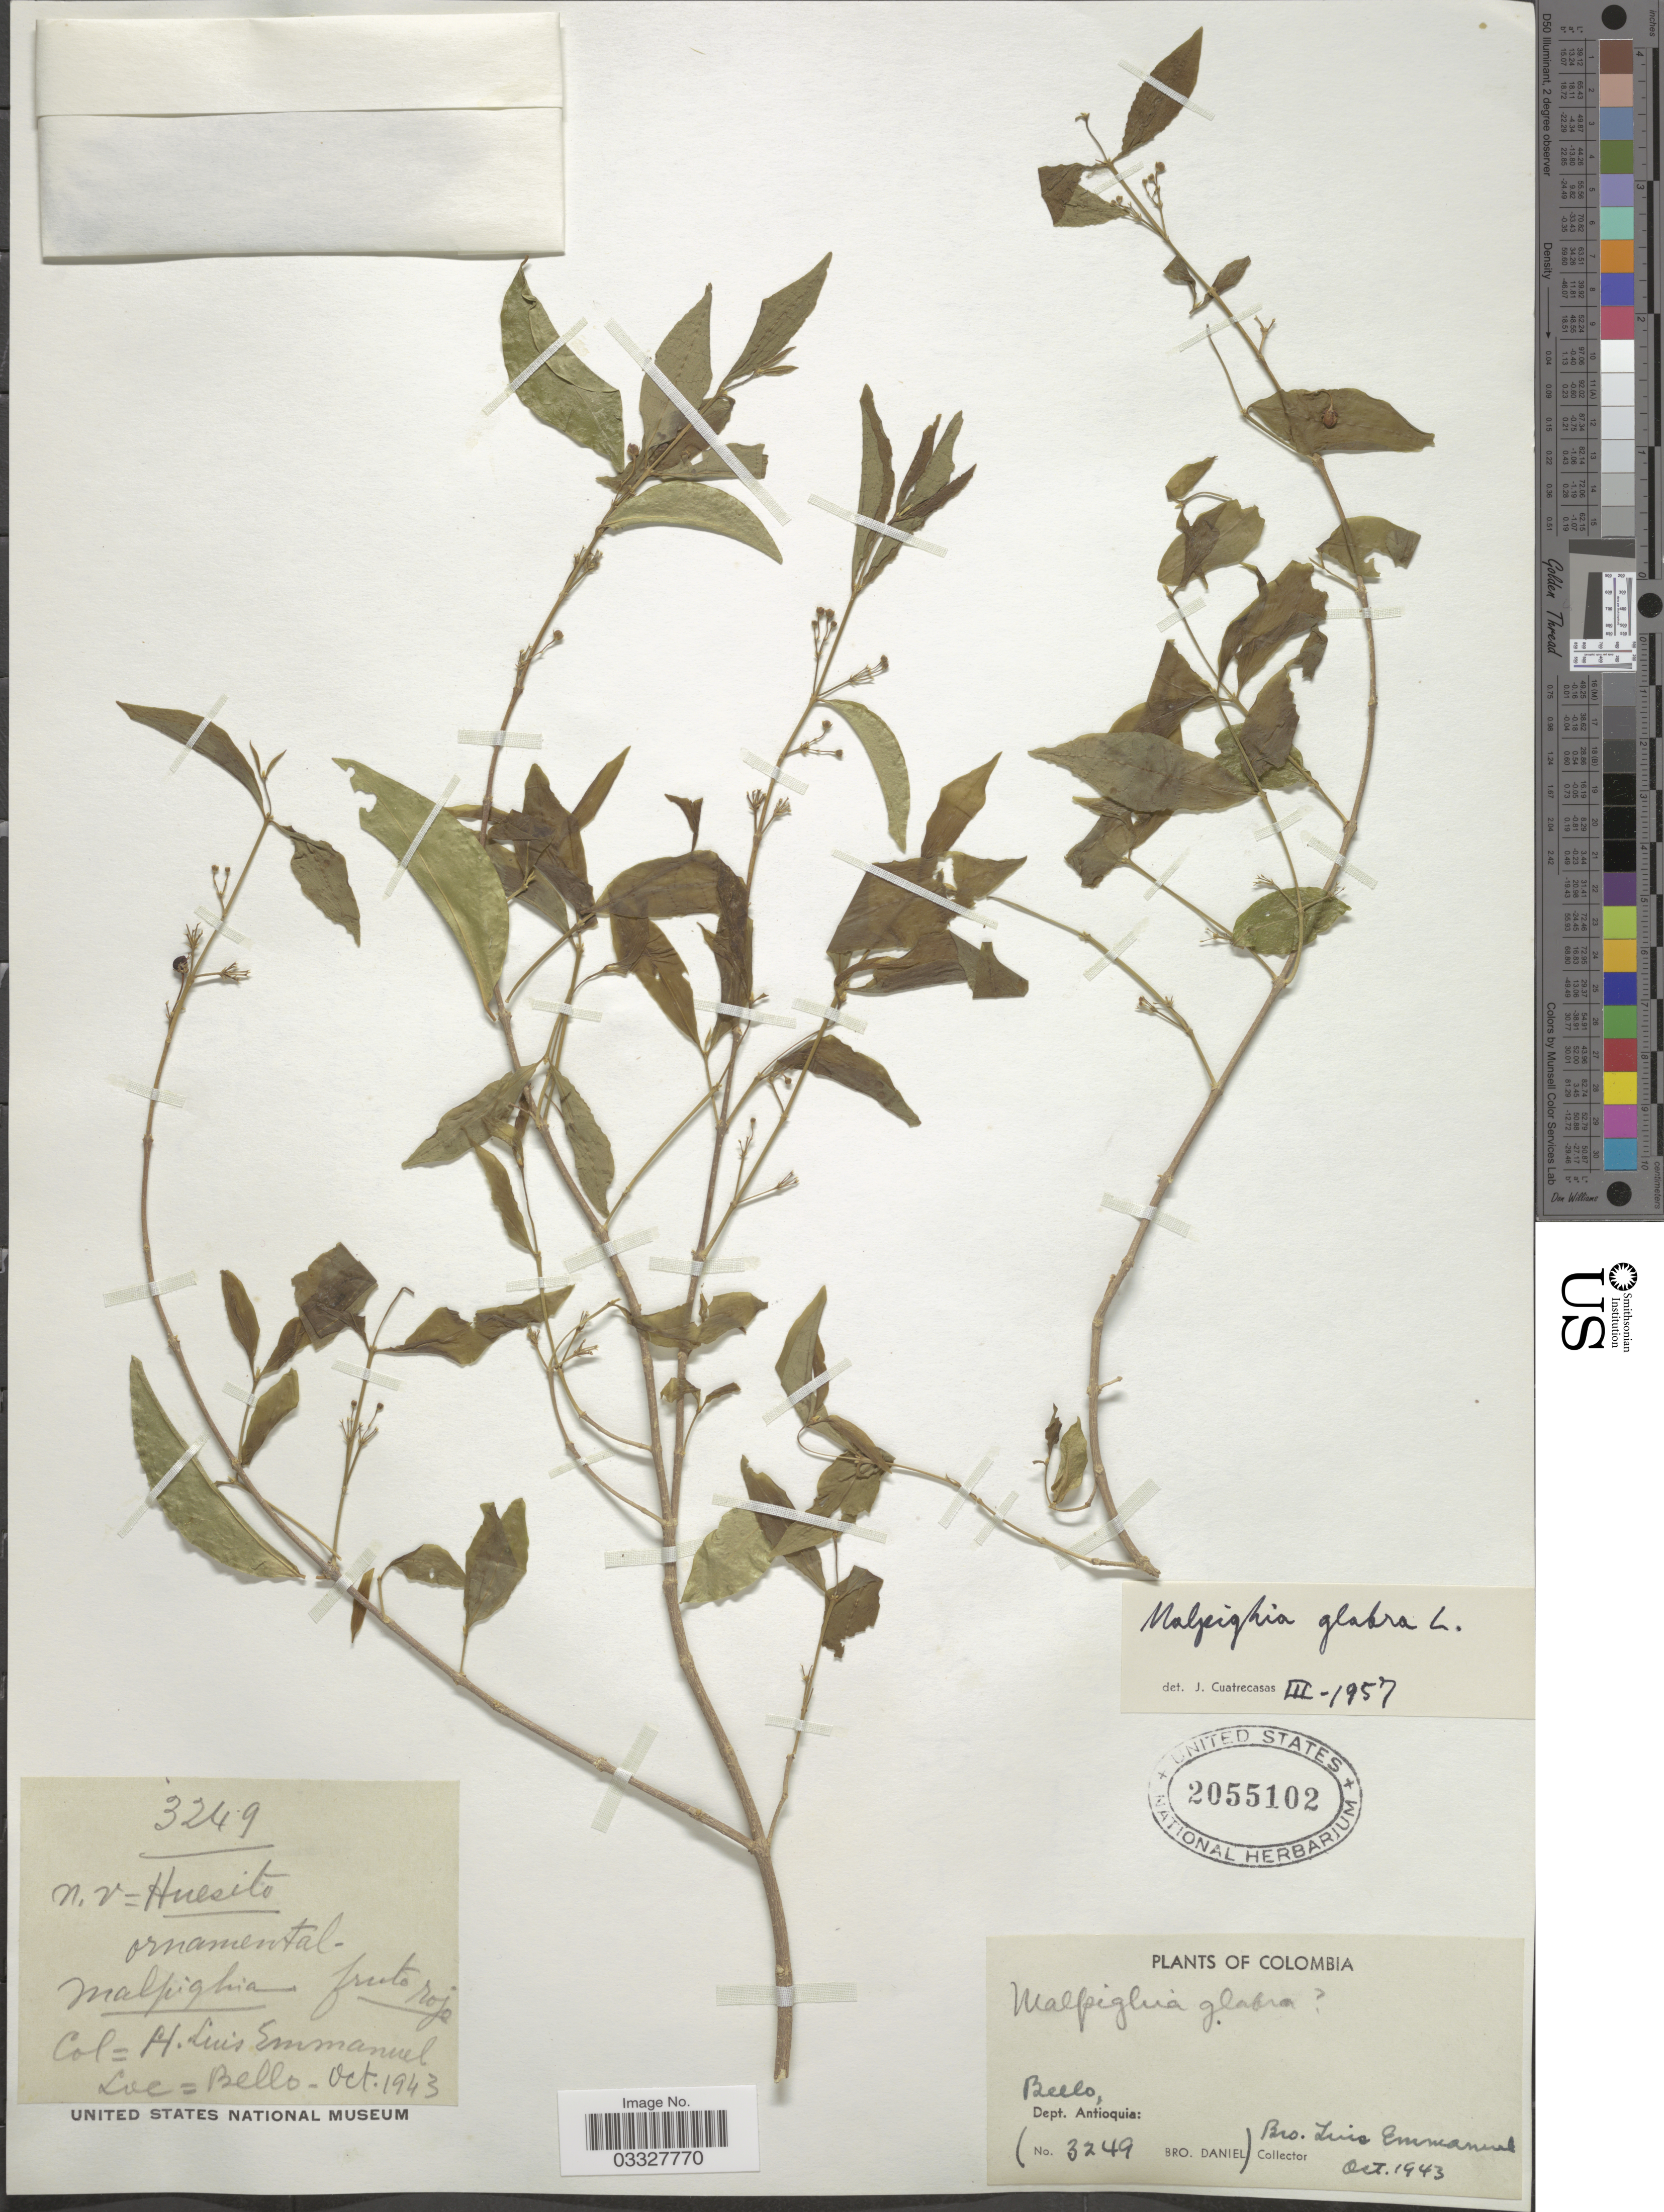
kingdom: Plantae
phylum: Tracheophyta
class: Magnoliopsida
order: Malpighiales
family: Malpighiaceae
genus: Malpighia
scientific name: Malpighia glabra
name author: L.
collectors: Bro. Daniel & L. Emmanuel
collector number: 3249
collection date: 1943-10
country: Colombia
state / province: Antioquia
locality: Bello, Dept. Antioquia.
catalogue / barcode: US 2055102